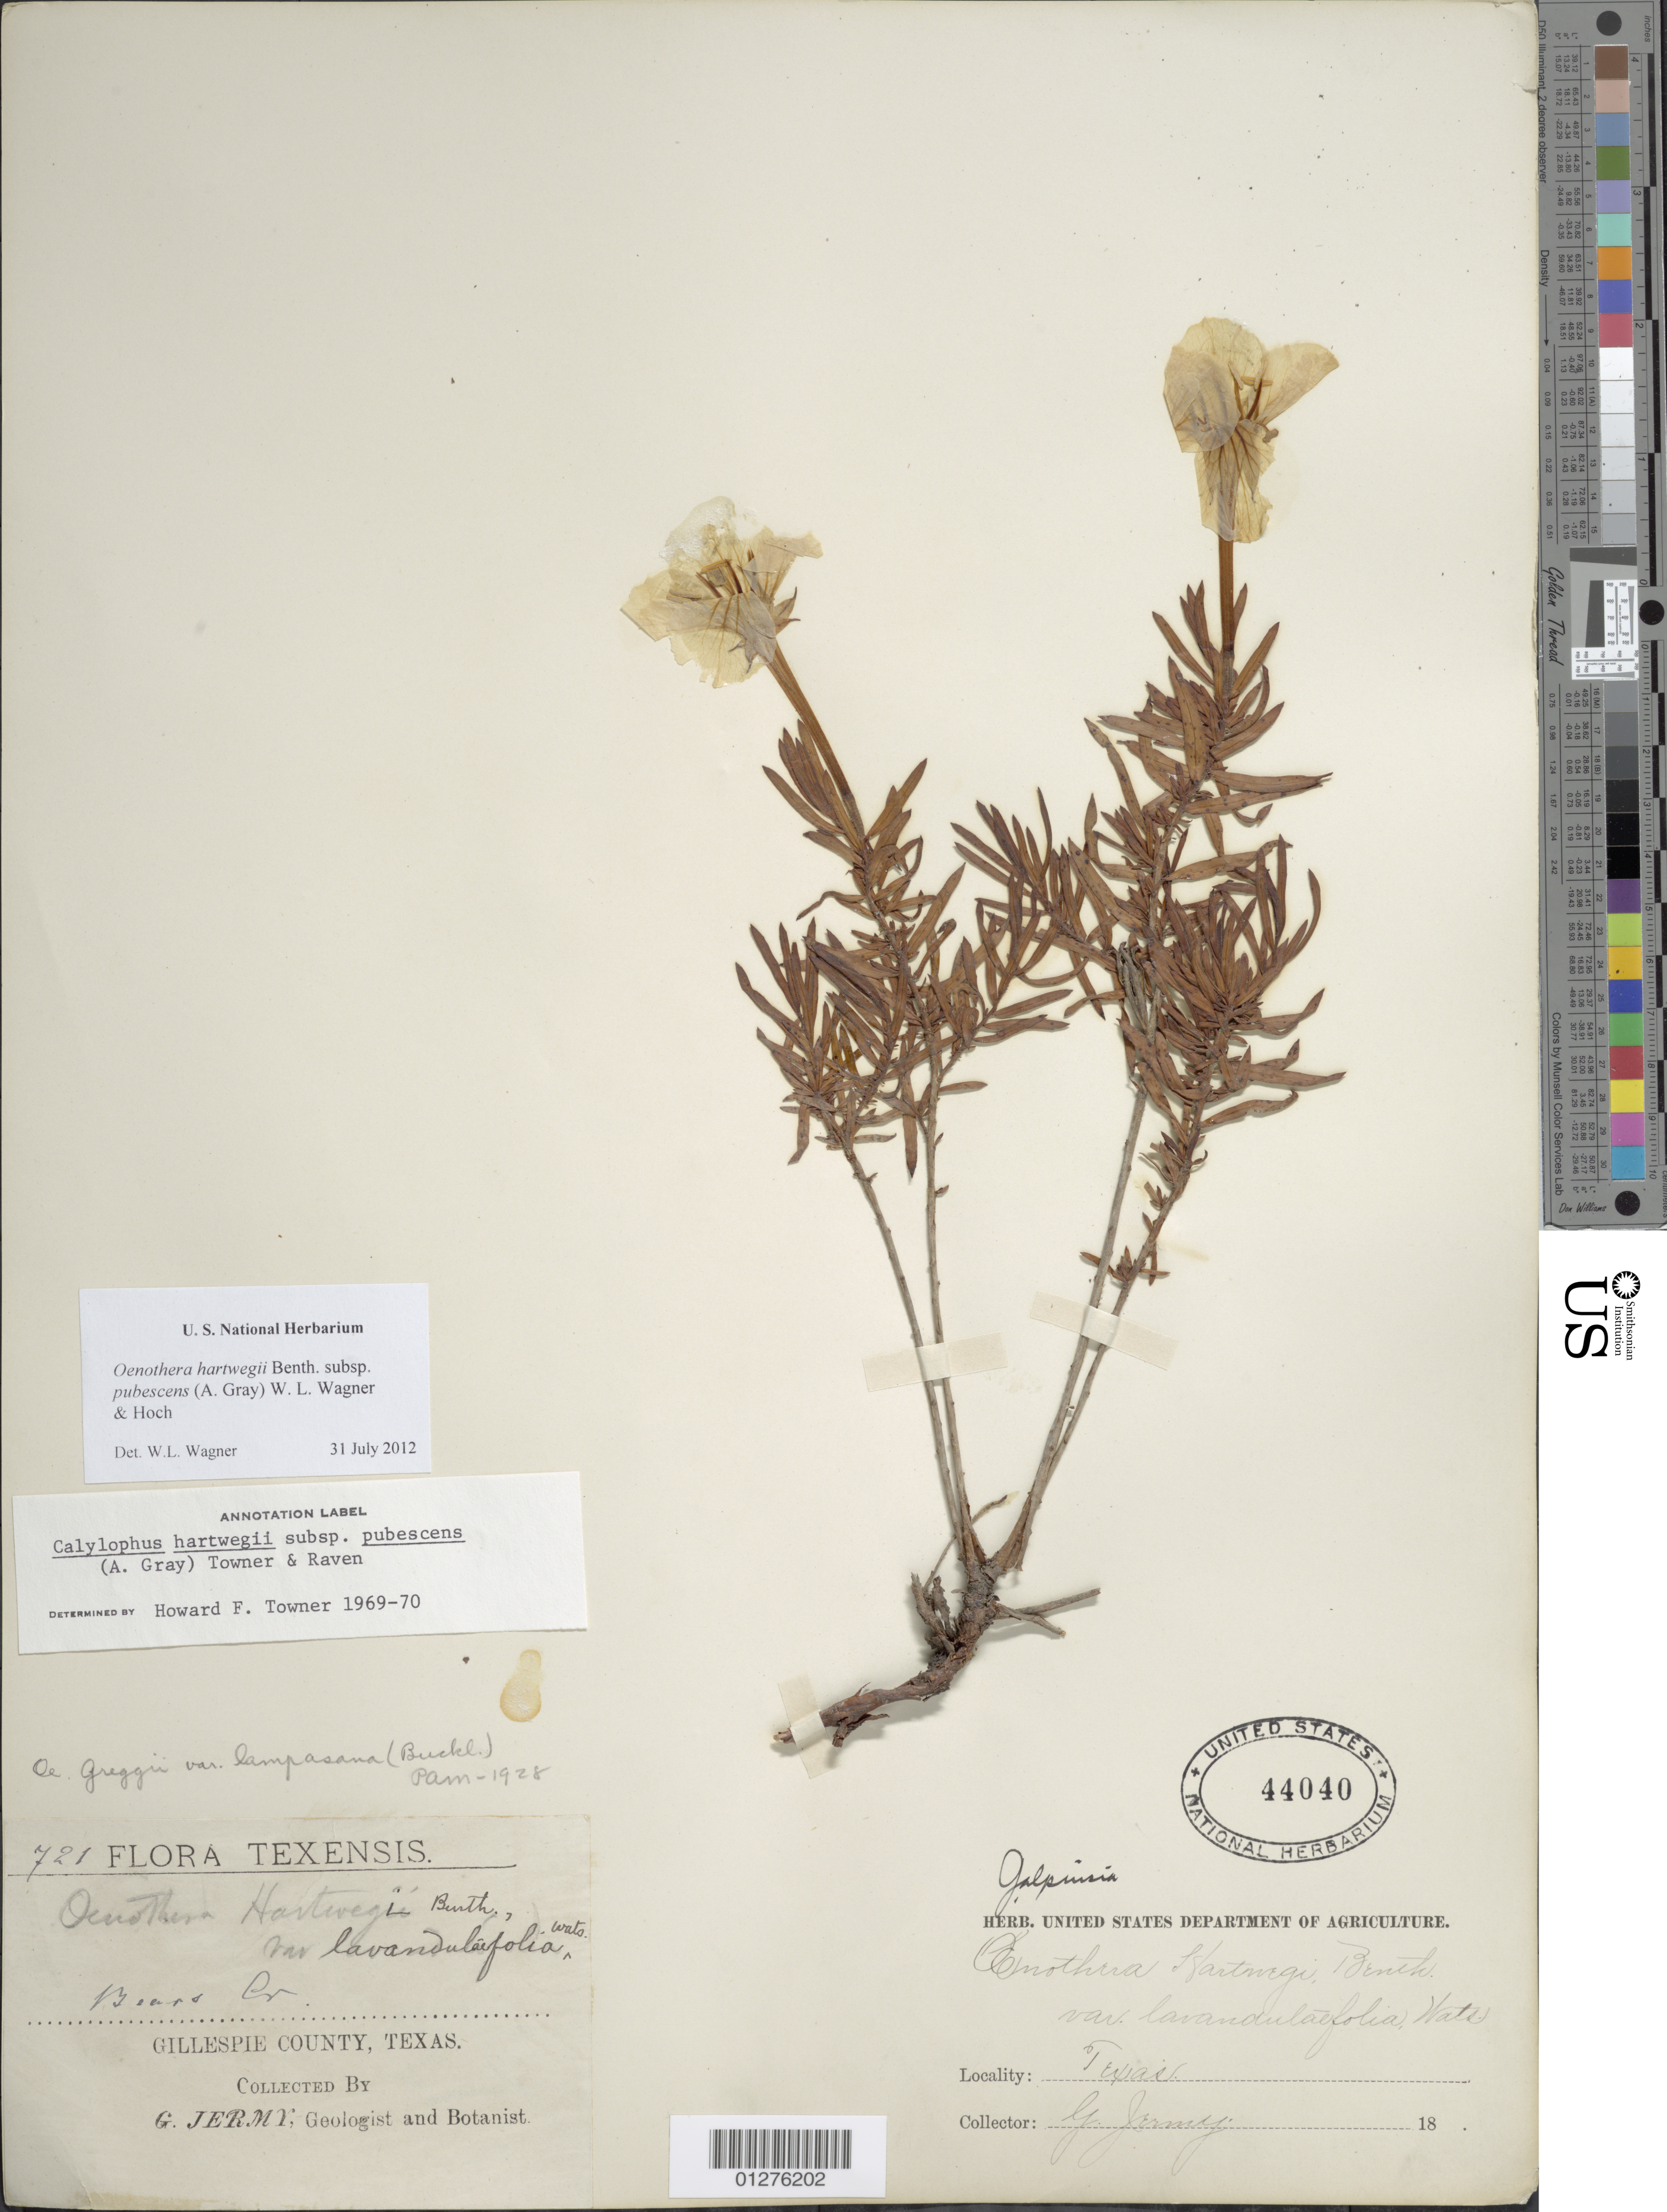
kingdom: Plantae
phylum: Tracheophyta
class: Magnoliopsida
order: Myrtales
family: Onagraceae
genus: Oenothera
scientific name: Oenothera hartwegii subsp. pubescens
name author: (A. Gray) W.L. Wagner & Hoch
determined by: Wagner, W. L., (BOT), Smithsonian Institution - National Museum of Natural History (UNITED STATES)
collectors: G. Jermy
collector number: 721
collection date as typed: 18--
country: United States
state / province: Texas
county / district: Gillespie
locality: Bears Creek.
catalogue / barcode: US 44040